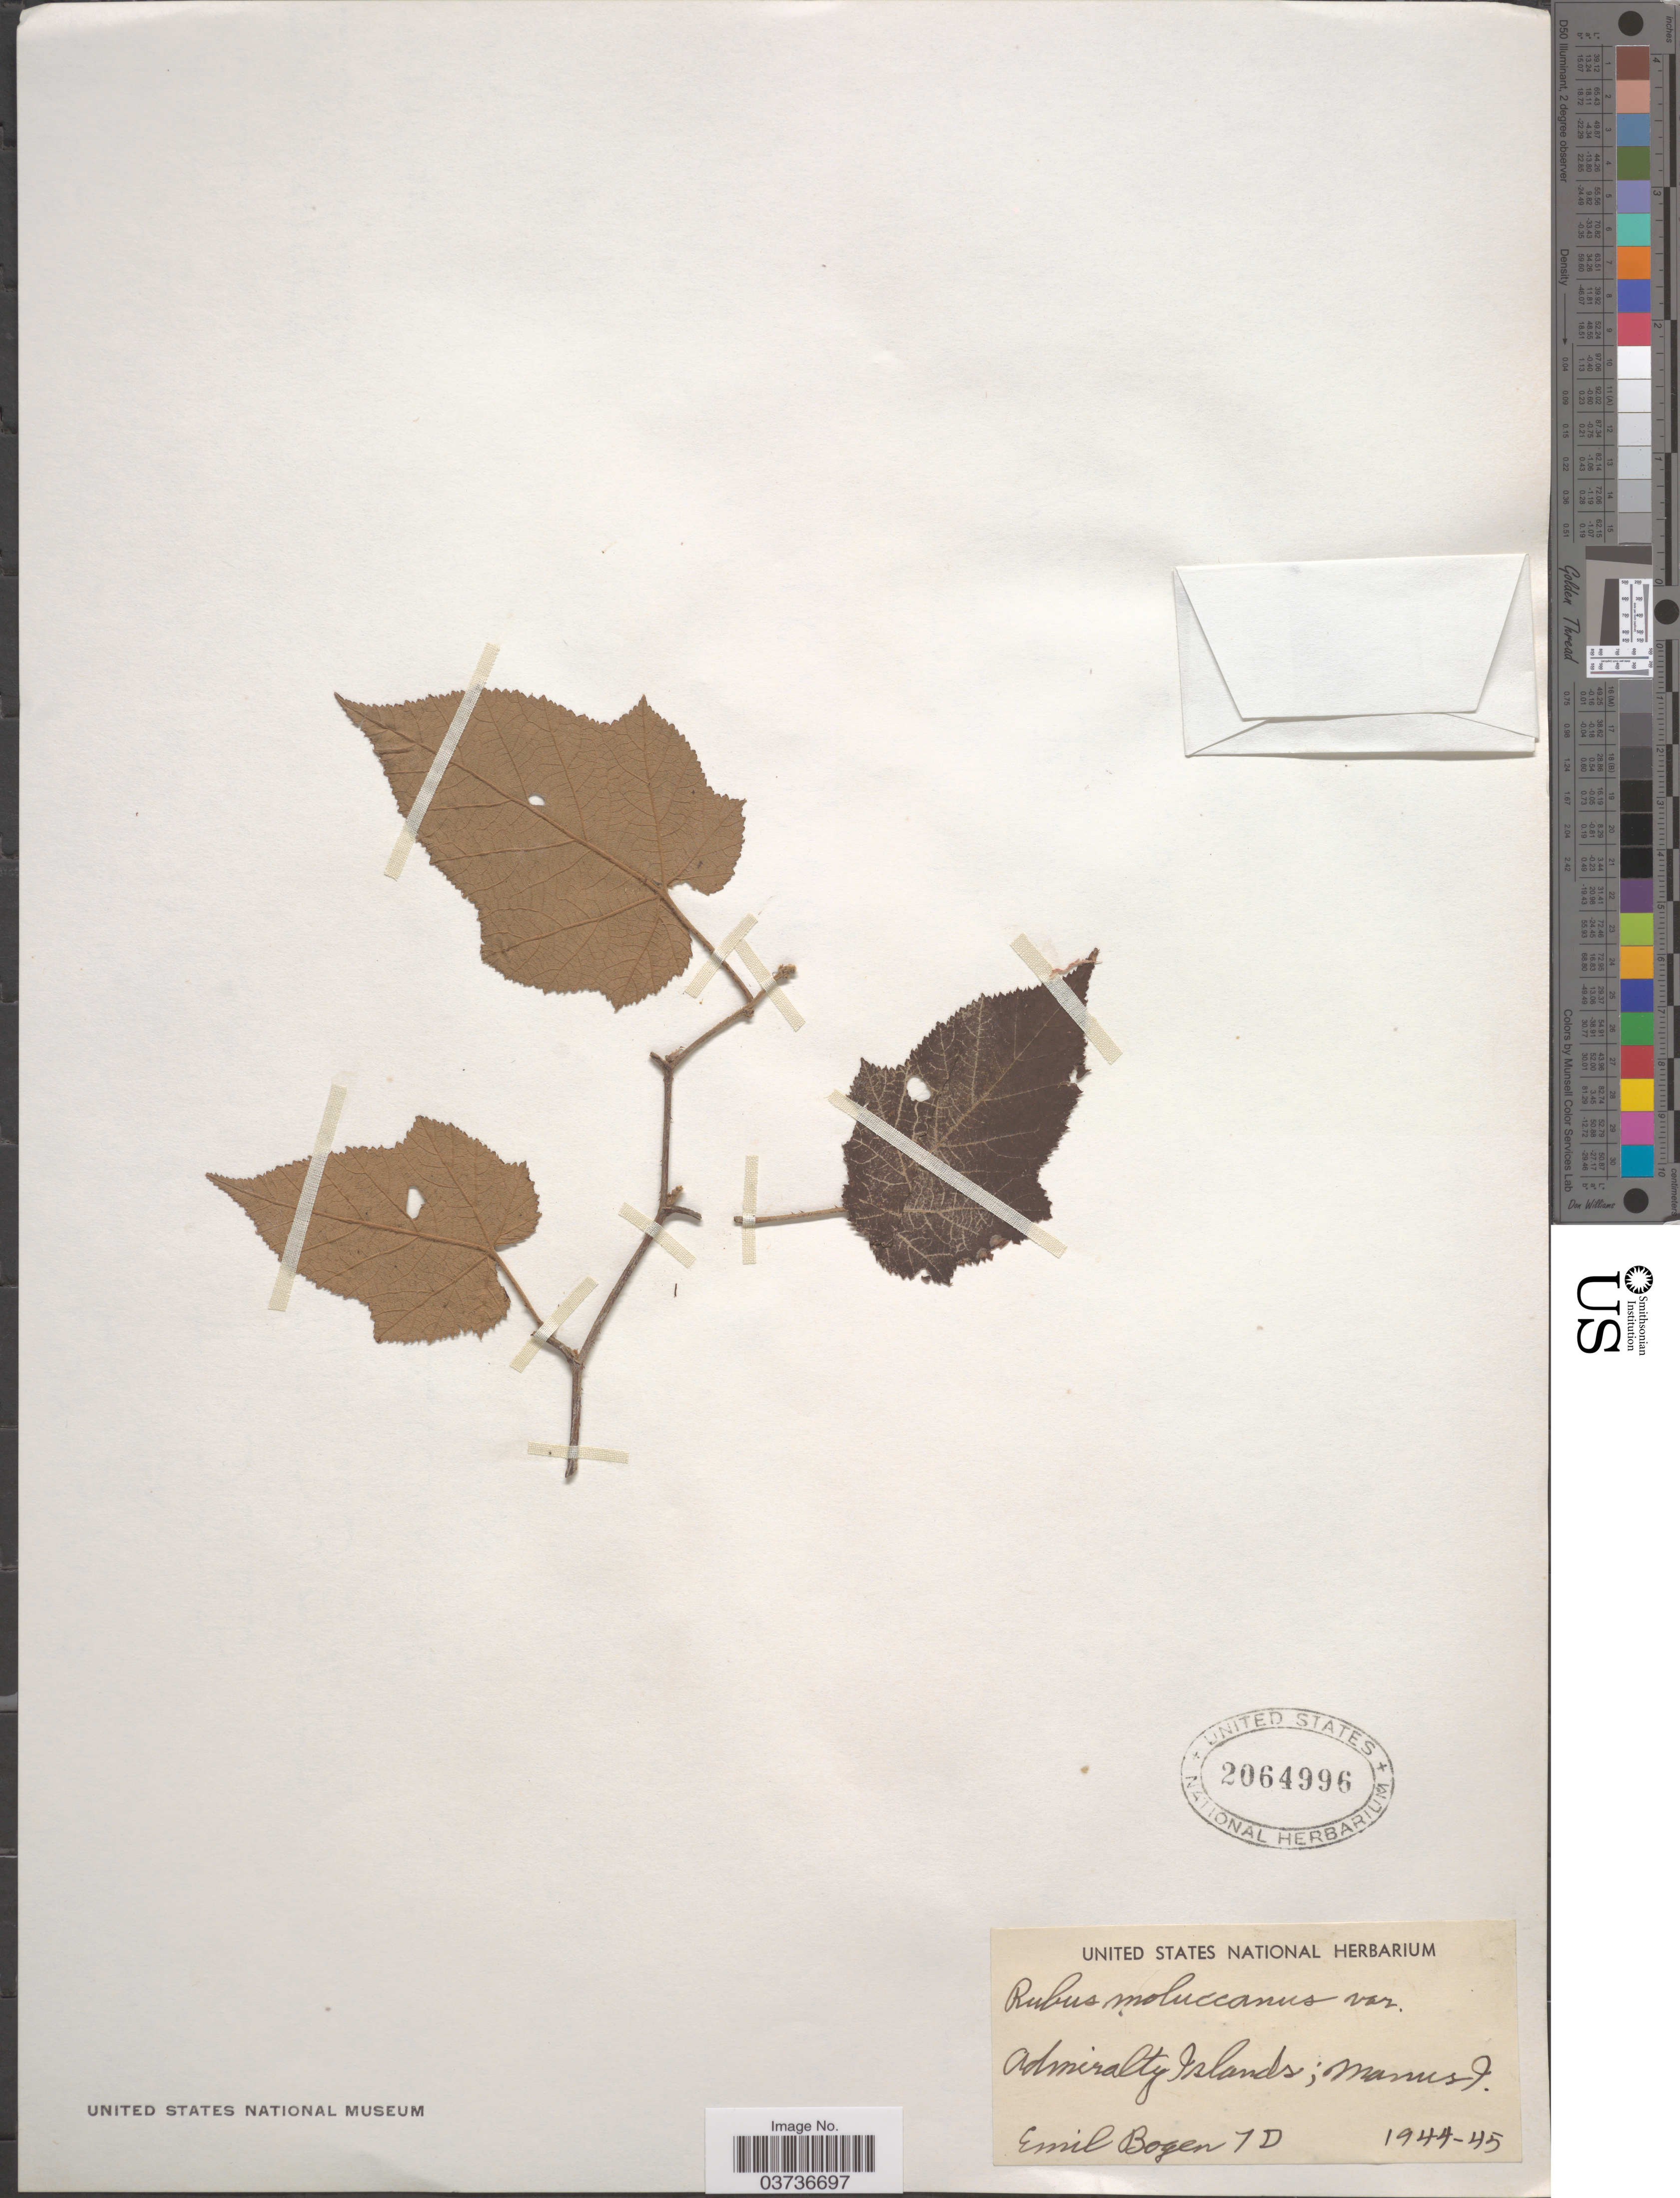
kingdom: Plantae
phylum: Tracheophyta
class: Magnoliopsida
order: Rosales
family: Rosaceae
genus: Rubus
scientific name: Rubus moluccanus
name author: L.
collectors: E. Bogen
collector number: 10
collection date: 1944/1945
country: Papua New Guinea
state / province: Manus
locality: Admiralty Islands. Manus I.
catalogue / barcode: US 2064996